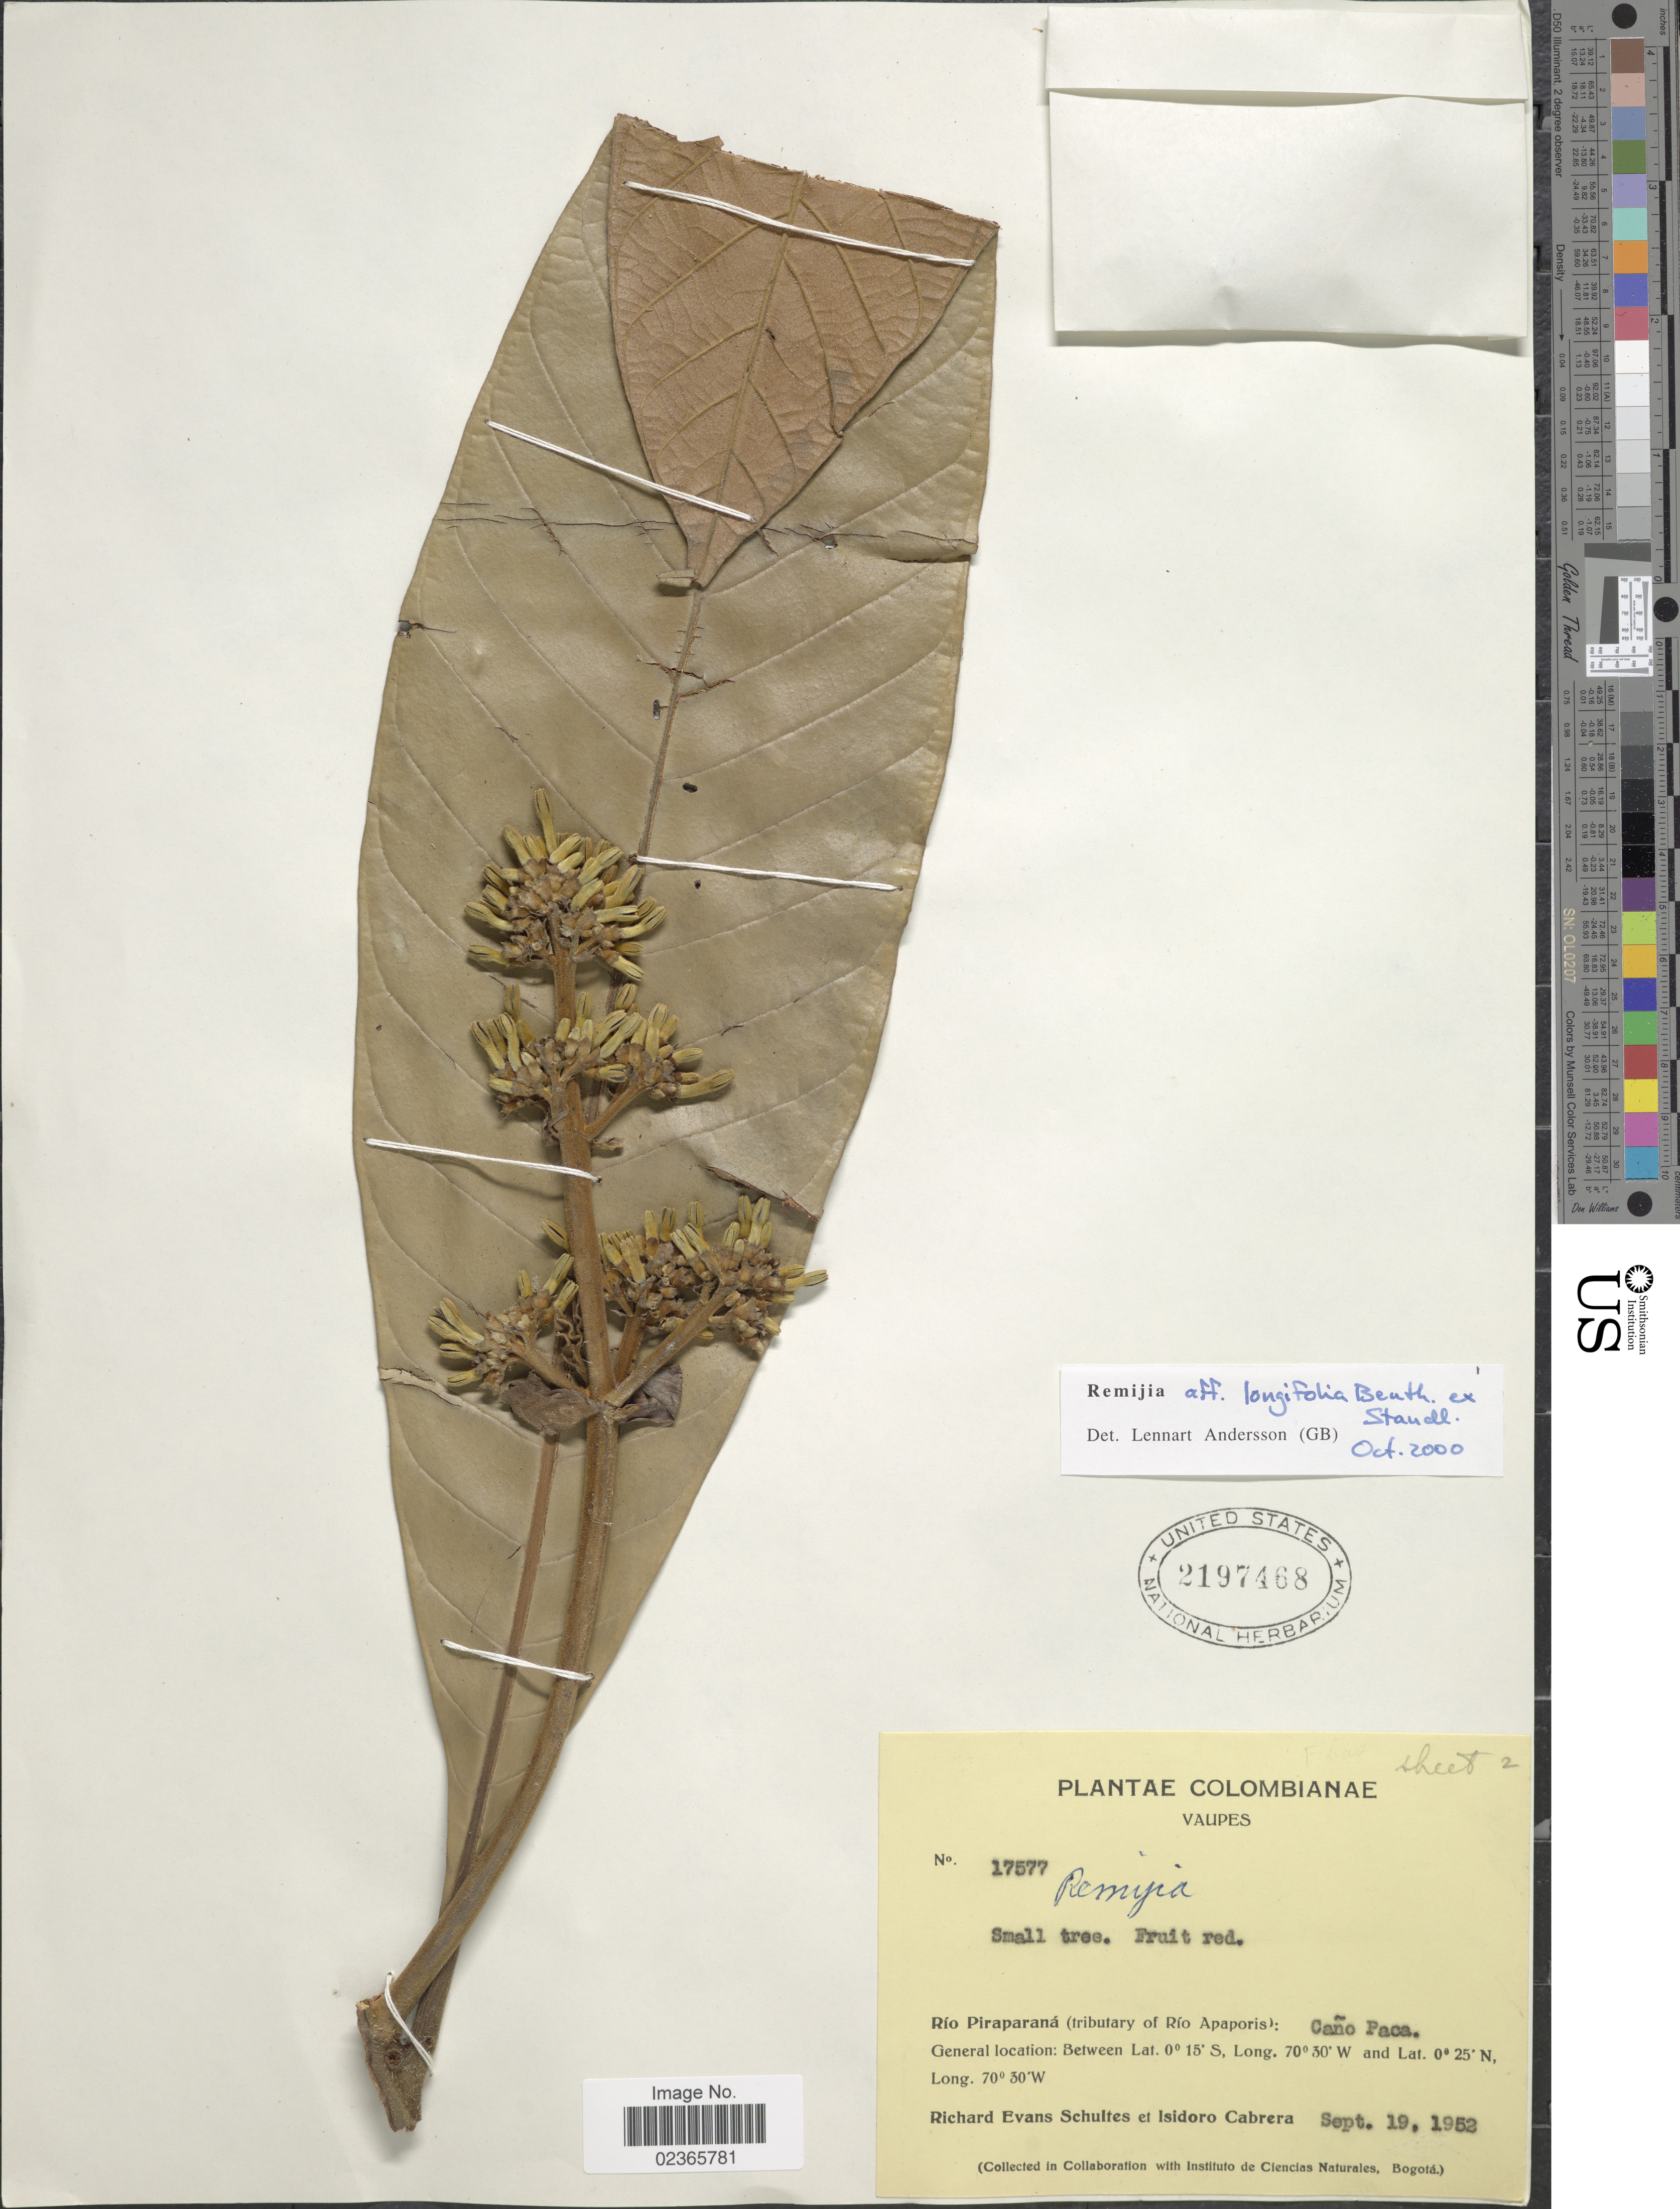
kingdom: Plantae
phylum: Tracheophyta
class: Magnoliopsida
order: Gentianales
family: Rubiaceae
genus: Remijia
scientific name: Remijia longifolia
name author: Benth. ex Standl.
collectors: R. E. Schultes & I. Cabrera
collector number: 17577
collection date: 1952-09-19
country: Colombia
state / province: Vaupés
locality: Rio Piraparana (tributary of Rio Apaporis): Cano Paca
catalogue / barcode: US 2197468